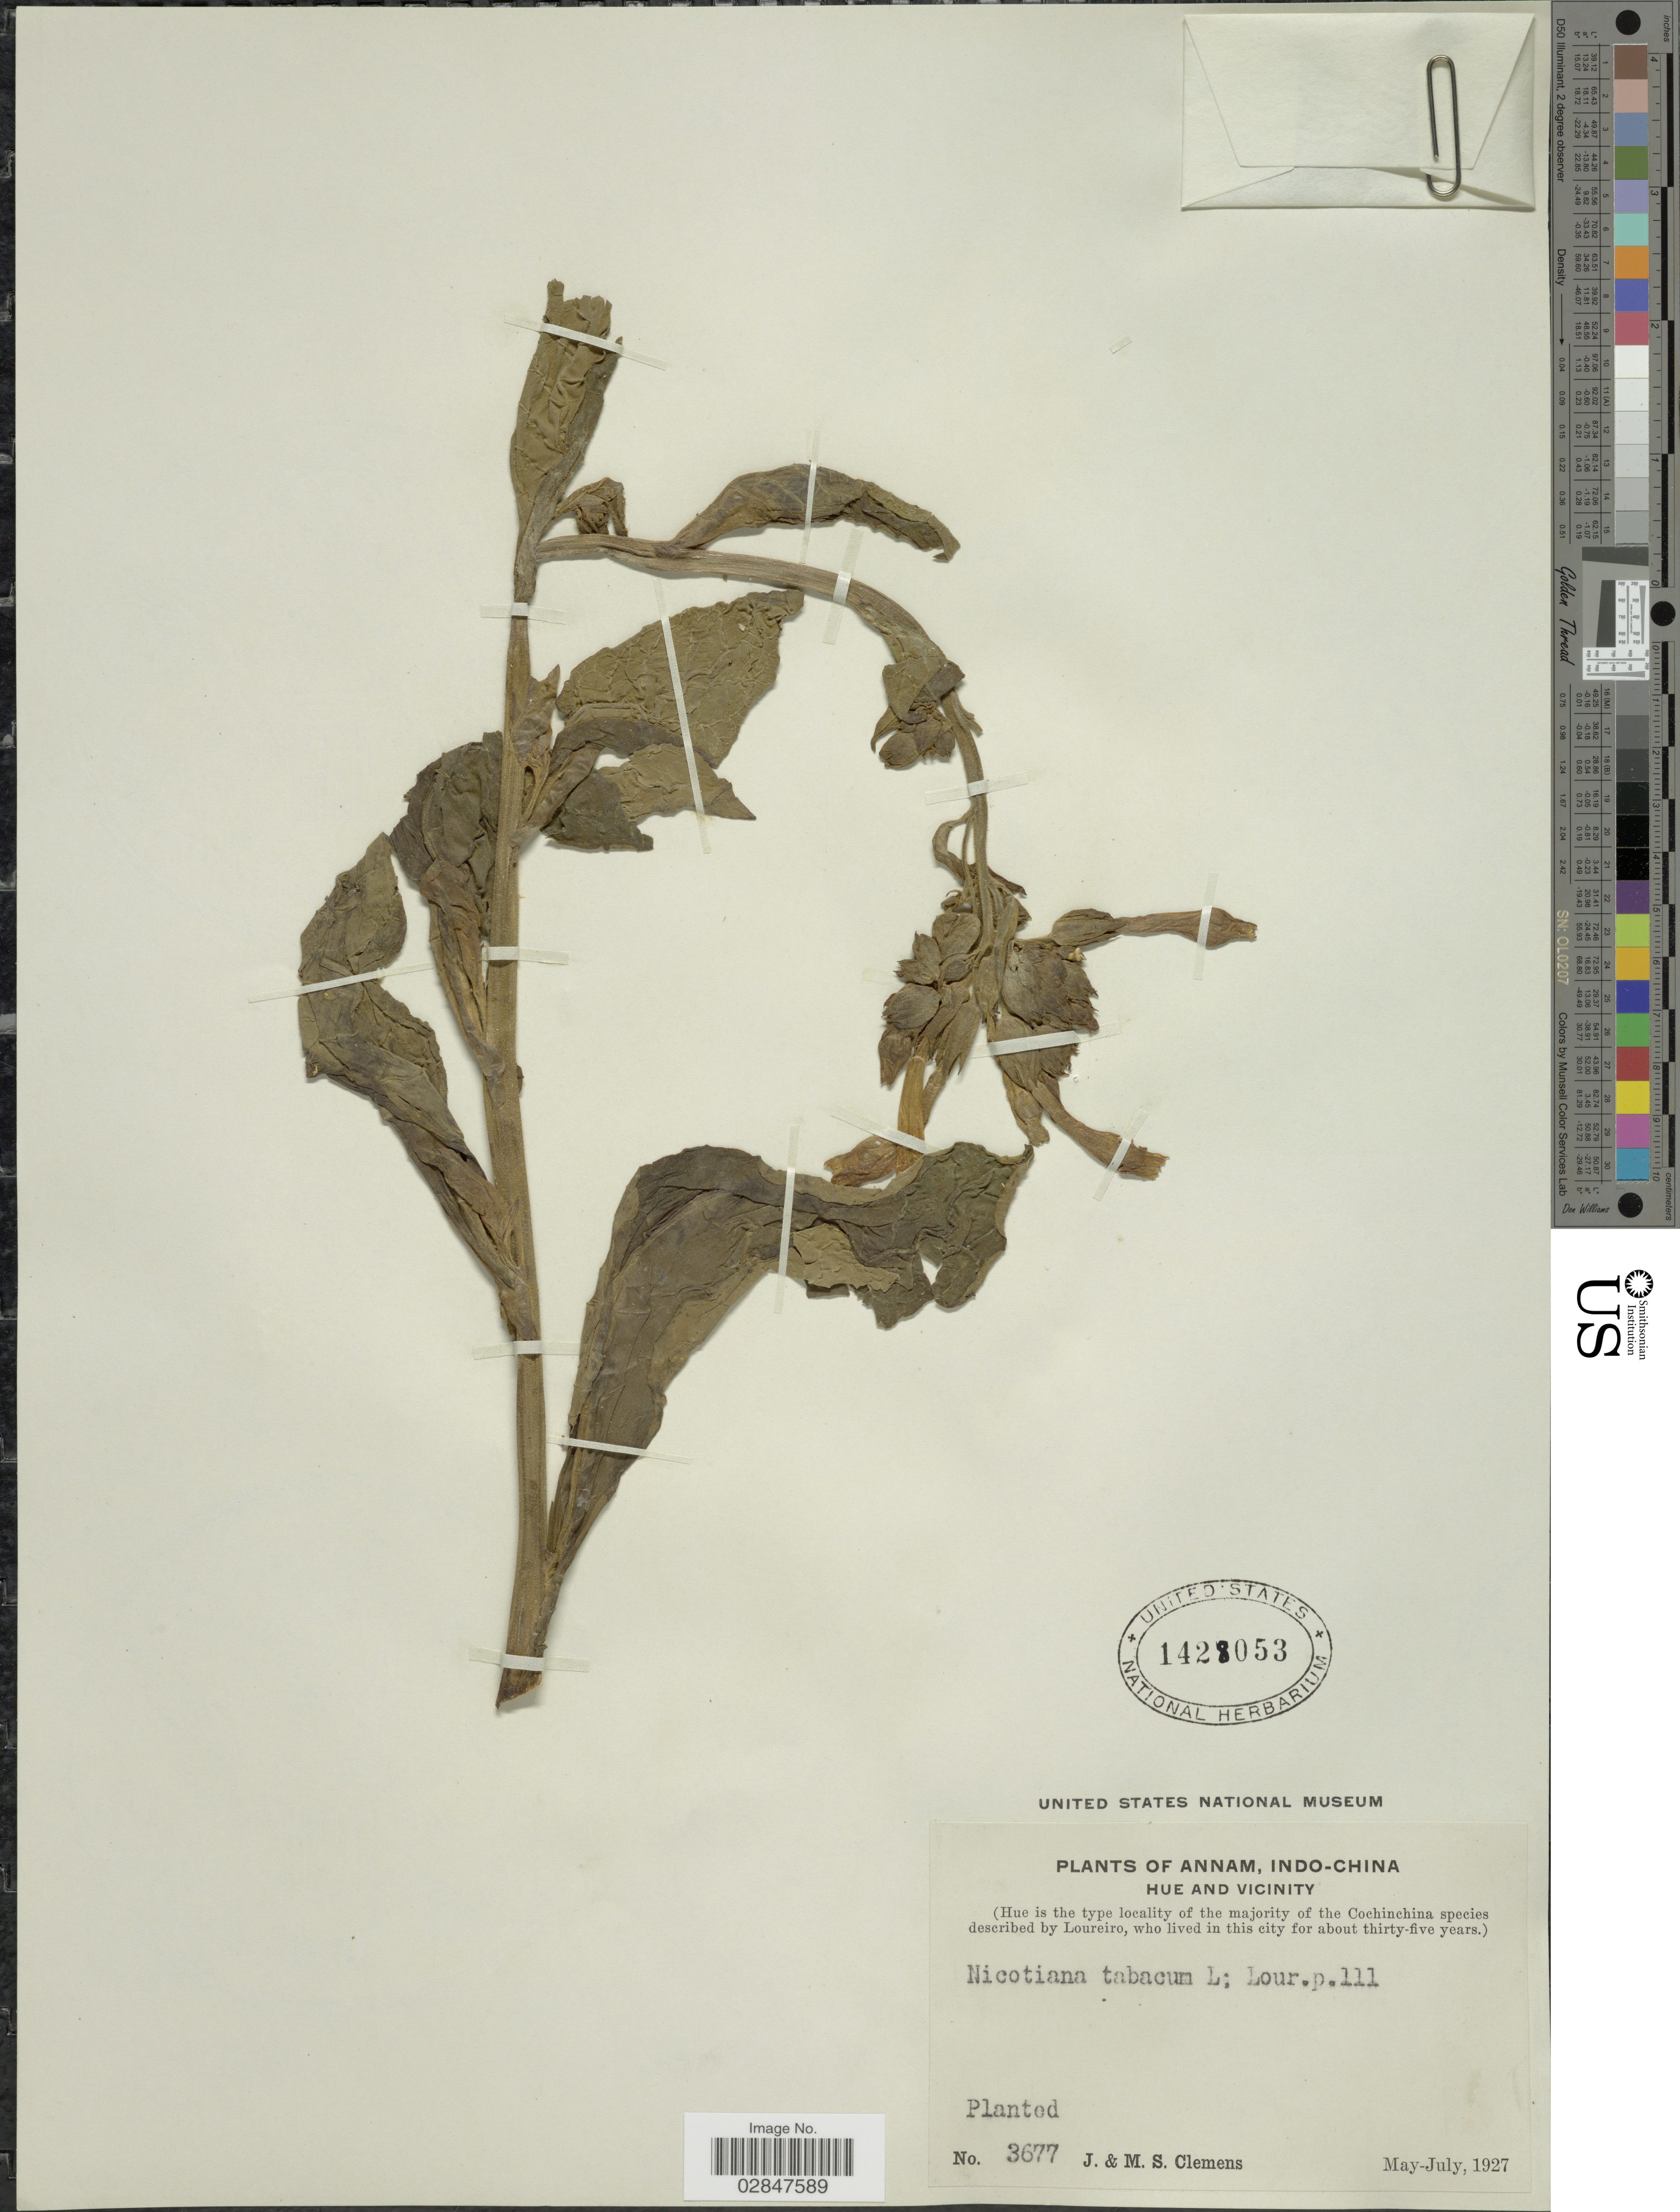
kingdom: Plantae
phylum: Tracheophyta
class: Magnoliopsida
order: Solanales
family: Solanaceae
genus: Nicotiana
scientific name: Nicotiana tabacum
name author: L.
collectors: J. Clemens & M. S. Clemens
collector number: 3677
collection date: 1927-05/1927-07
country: Vietnam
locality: Annam, Indo-China, Hue and Vicinity.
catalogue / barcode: US 1428053